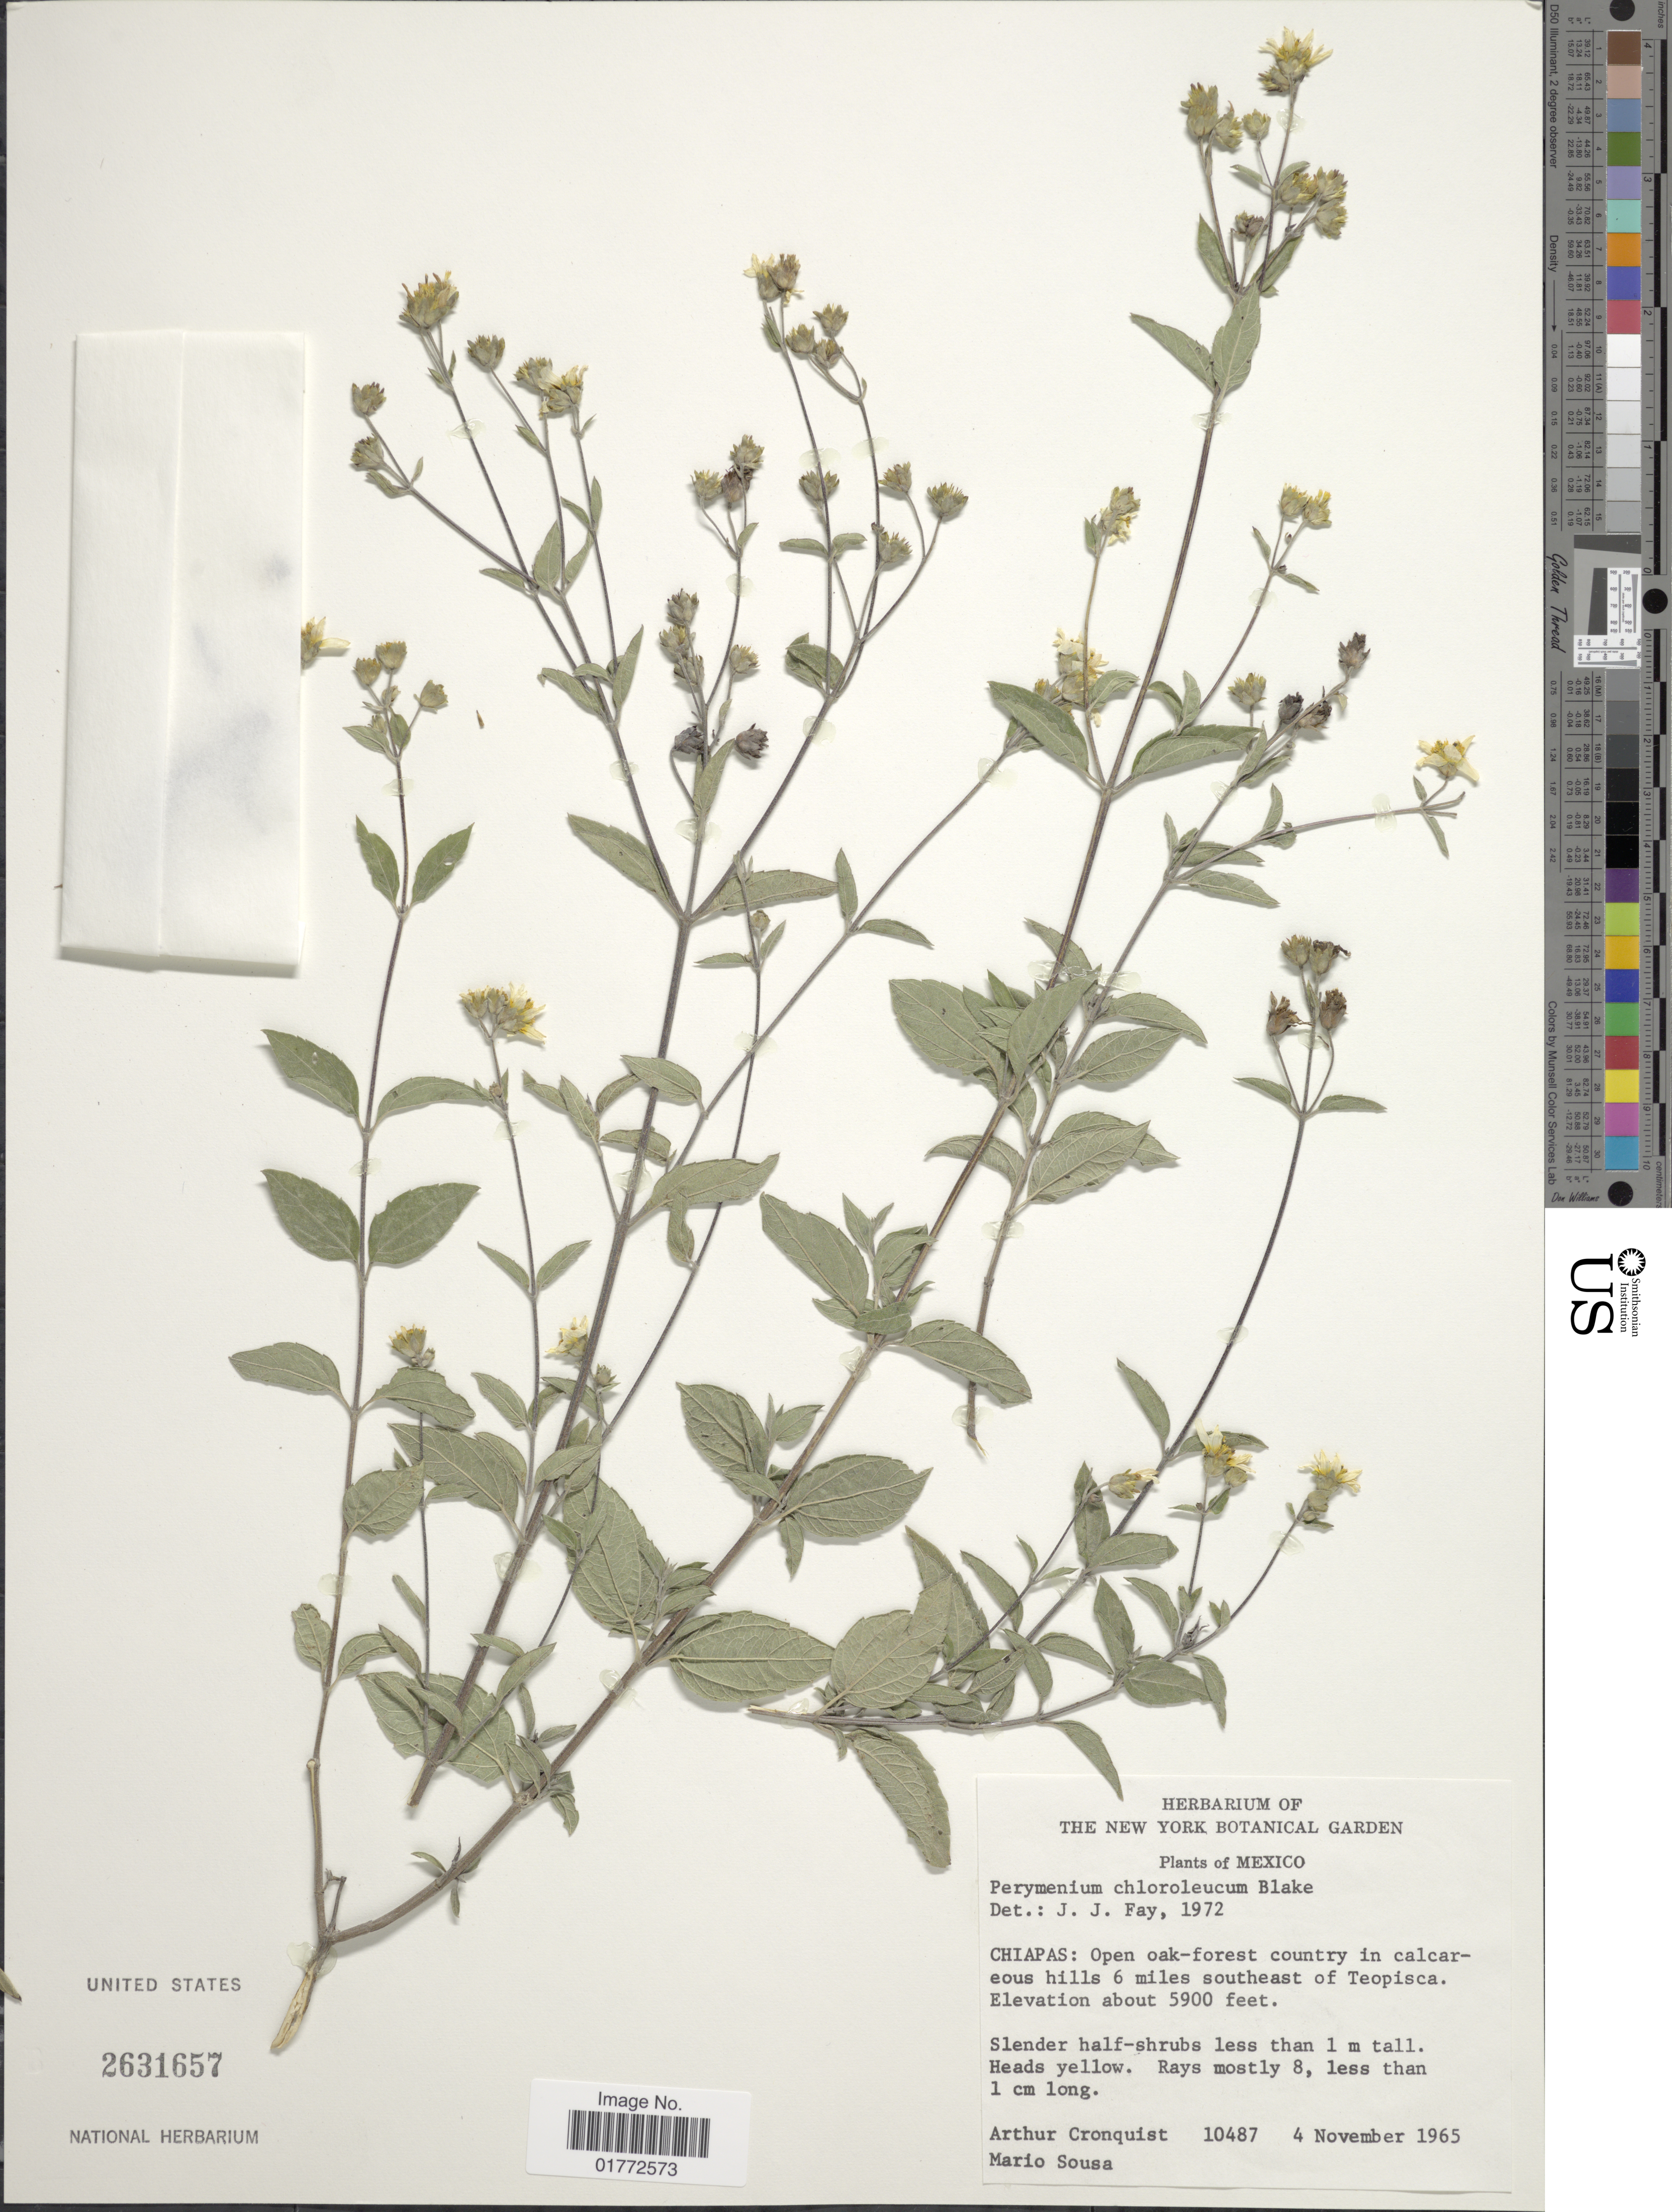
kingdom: Plantae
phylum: Tracheophyta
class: Magnoliopsida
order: Asterales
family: Asteraceae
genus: Perymenium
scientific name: Perymenium chloroleucum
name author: S.F. Blake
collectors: A. J. Cronquist & M. Sousa S.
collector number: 10487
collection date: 1965-11-04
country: Mexico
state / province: Chiapas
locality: Open oak-forest country in calcareous hills 6 miles southeast of Teopisca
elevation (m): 1798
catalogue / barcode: US 2631657